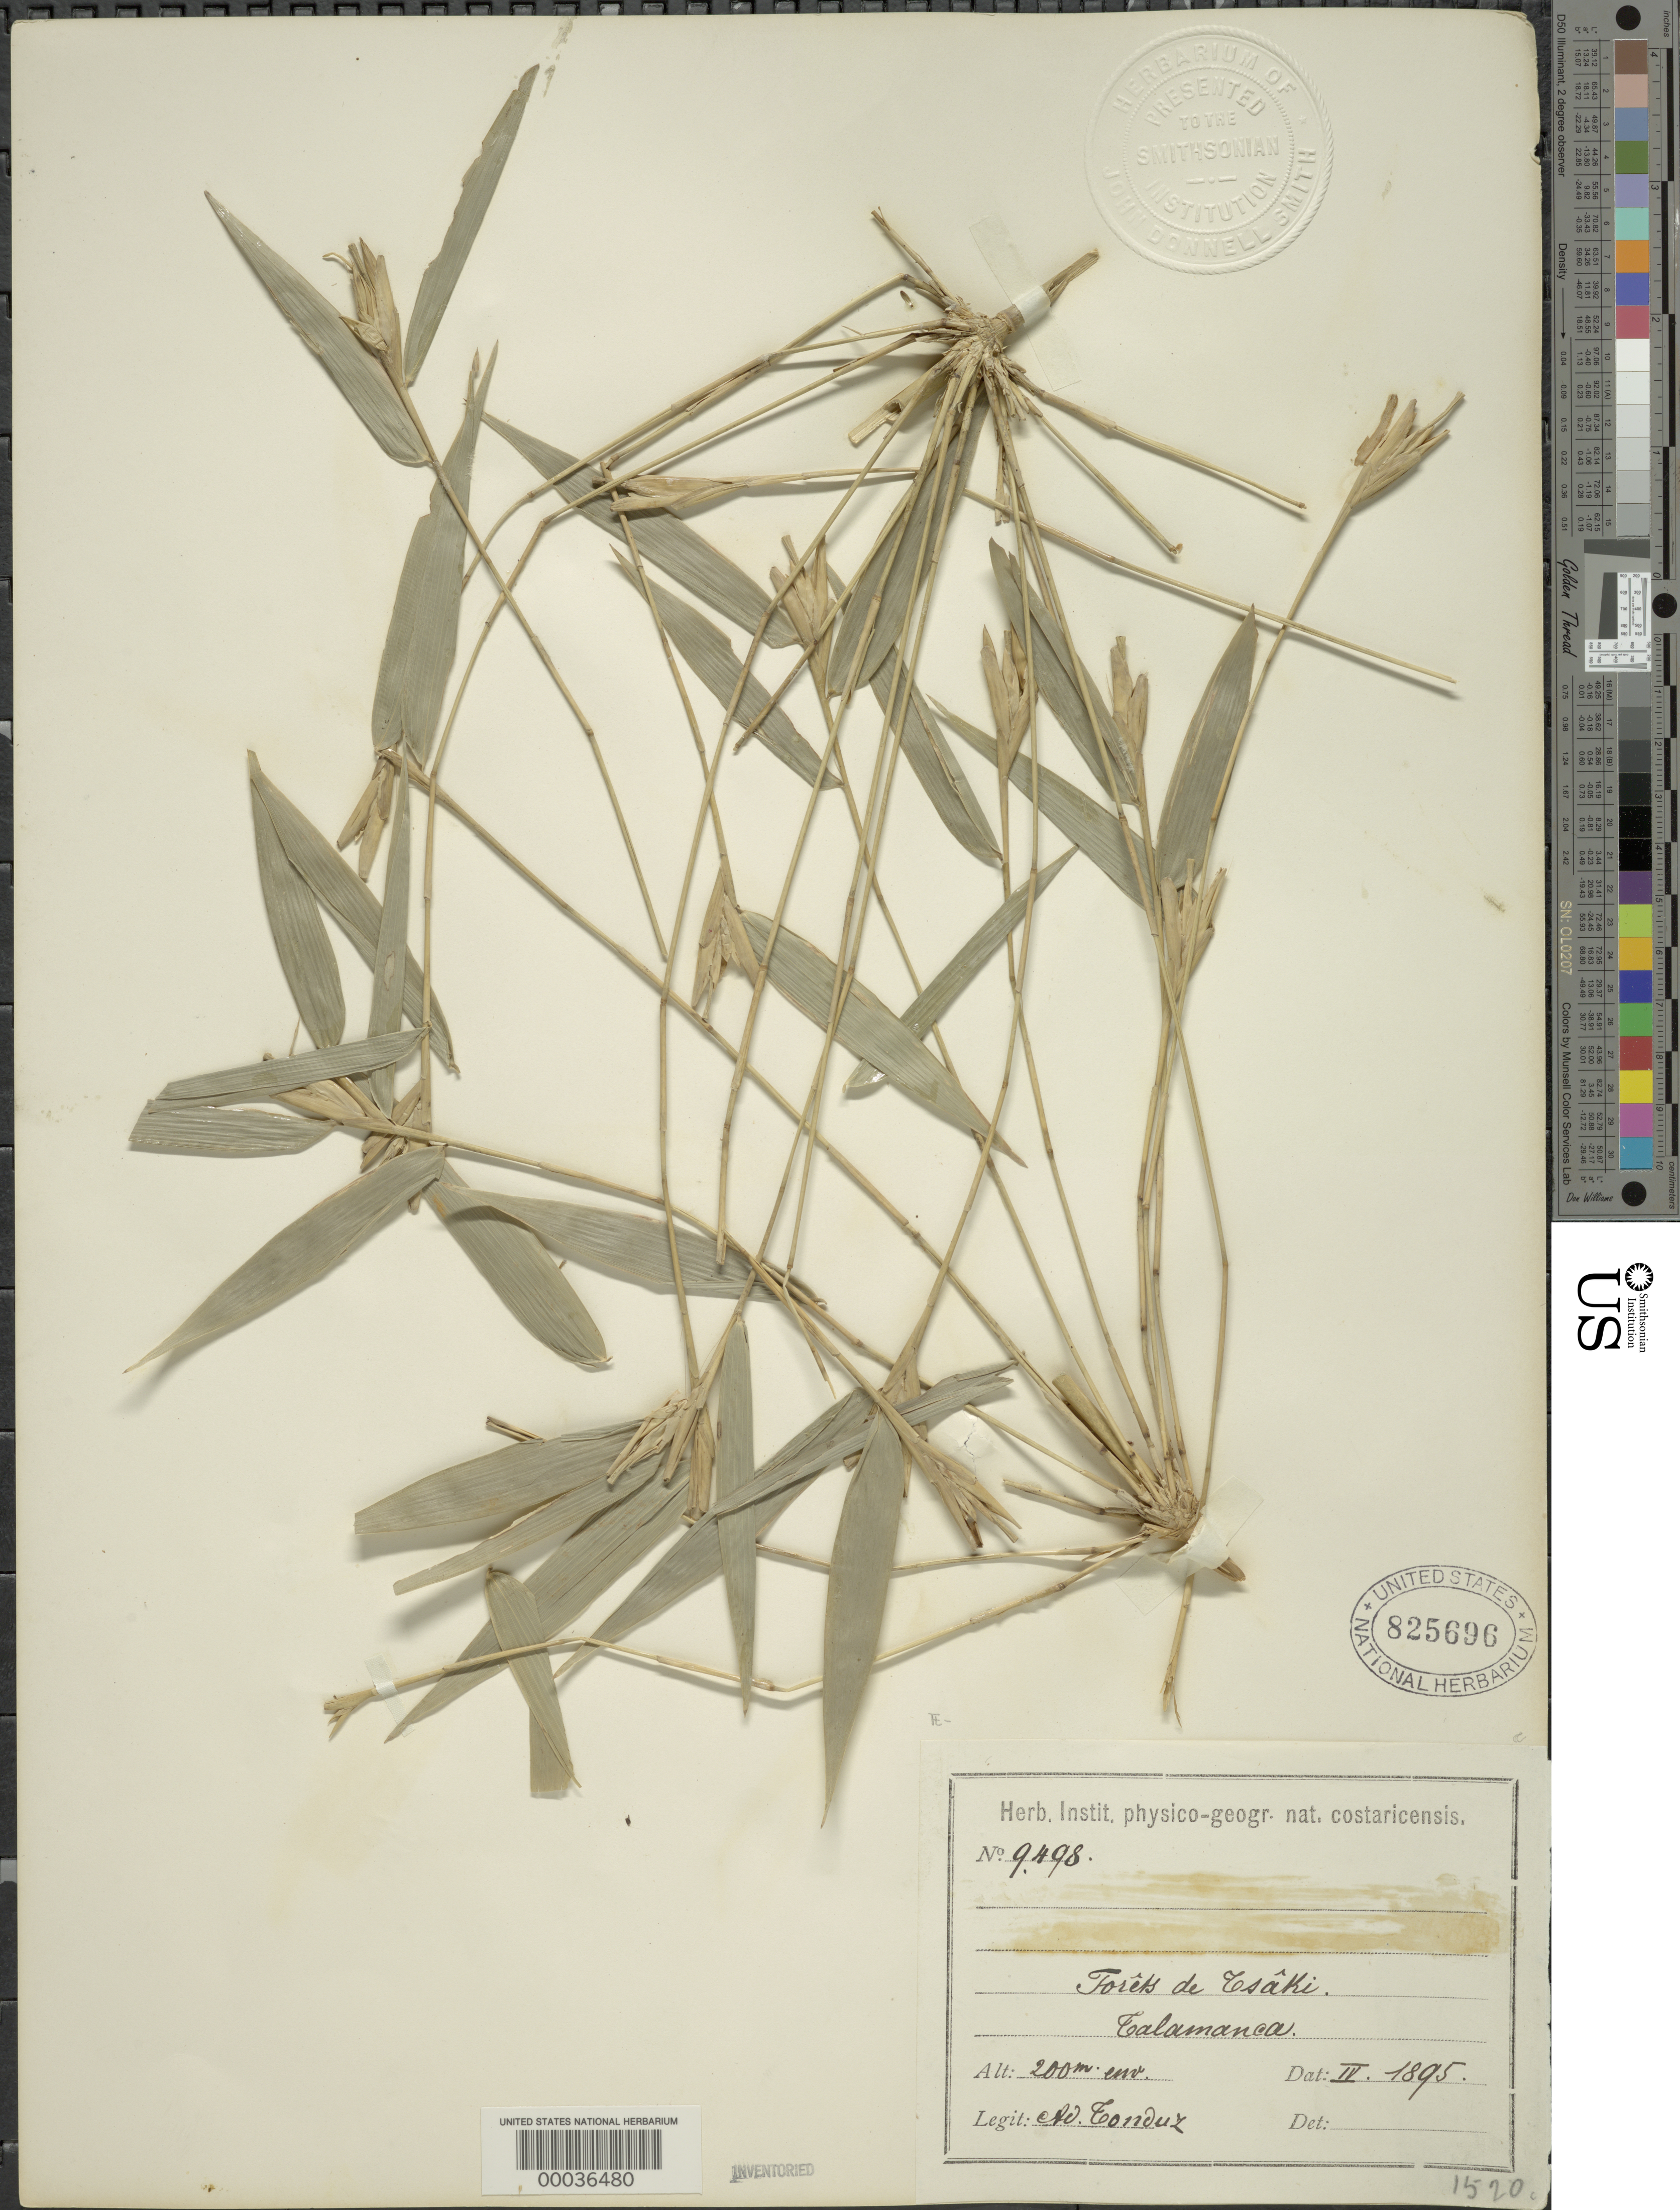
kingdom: Plantae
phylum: Tracheophyta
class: Liliopsida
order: Poales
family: Poaceae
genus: Elytrostachys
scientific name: Elytrostachys clavigera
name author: McClure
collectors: A. Tonduz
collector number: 9498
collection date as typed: Apr 1895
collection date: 1895-04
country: Costa Rica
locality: Talamanca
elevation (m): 200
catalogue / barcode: US 825696